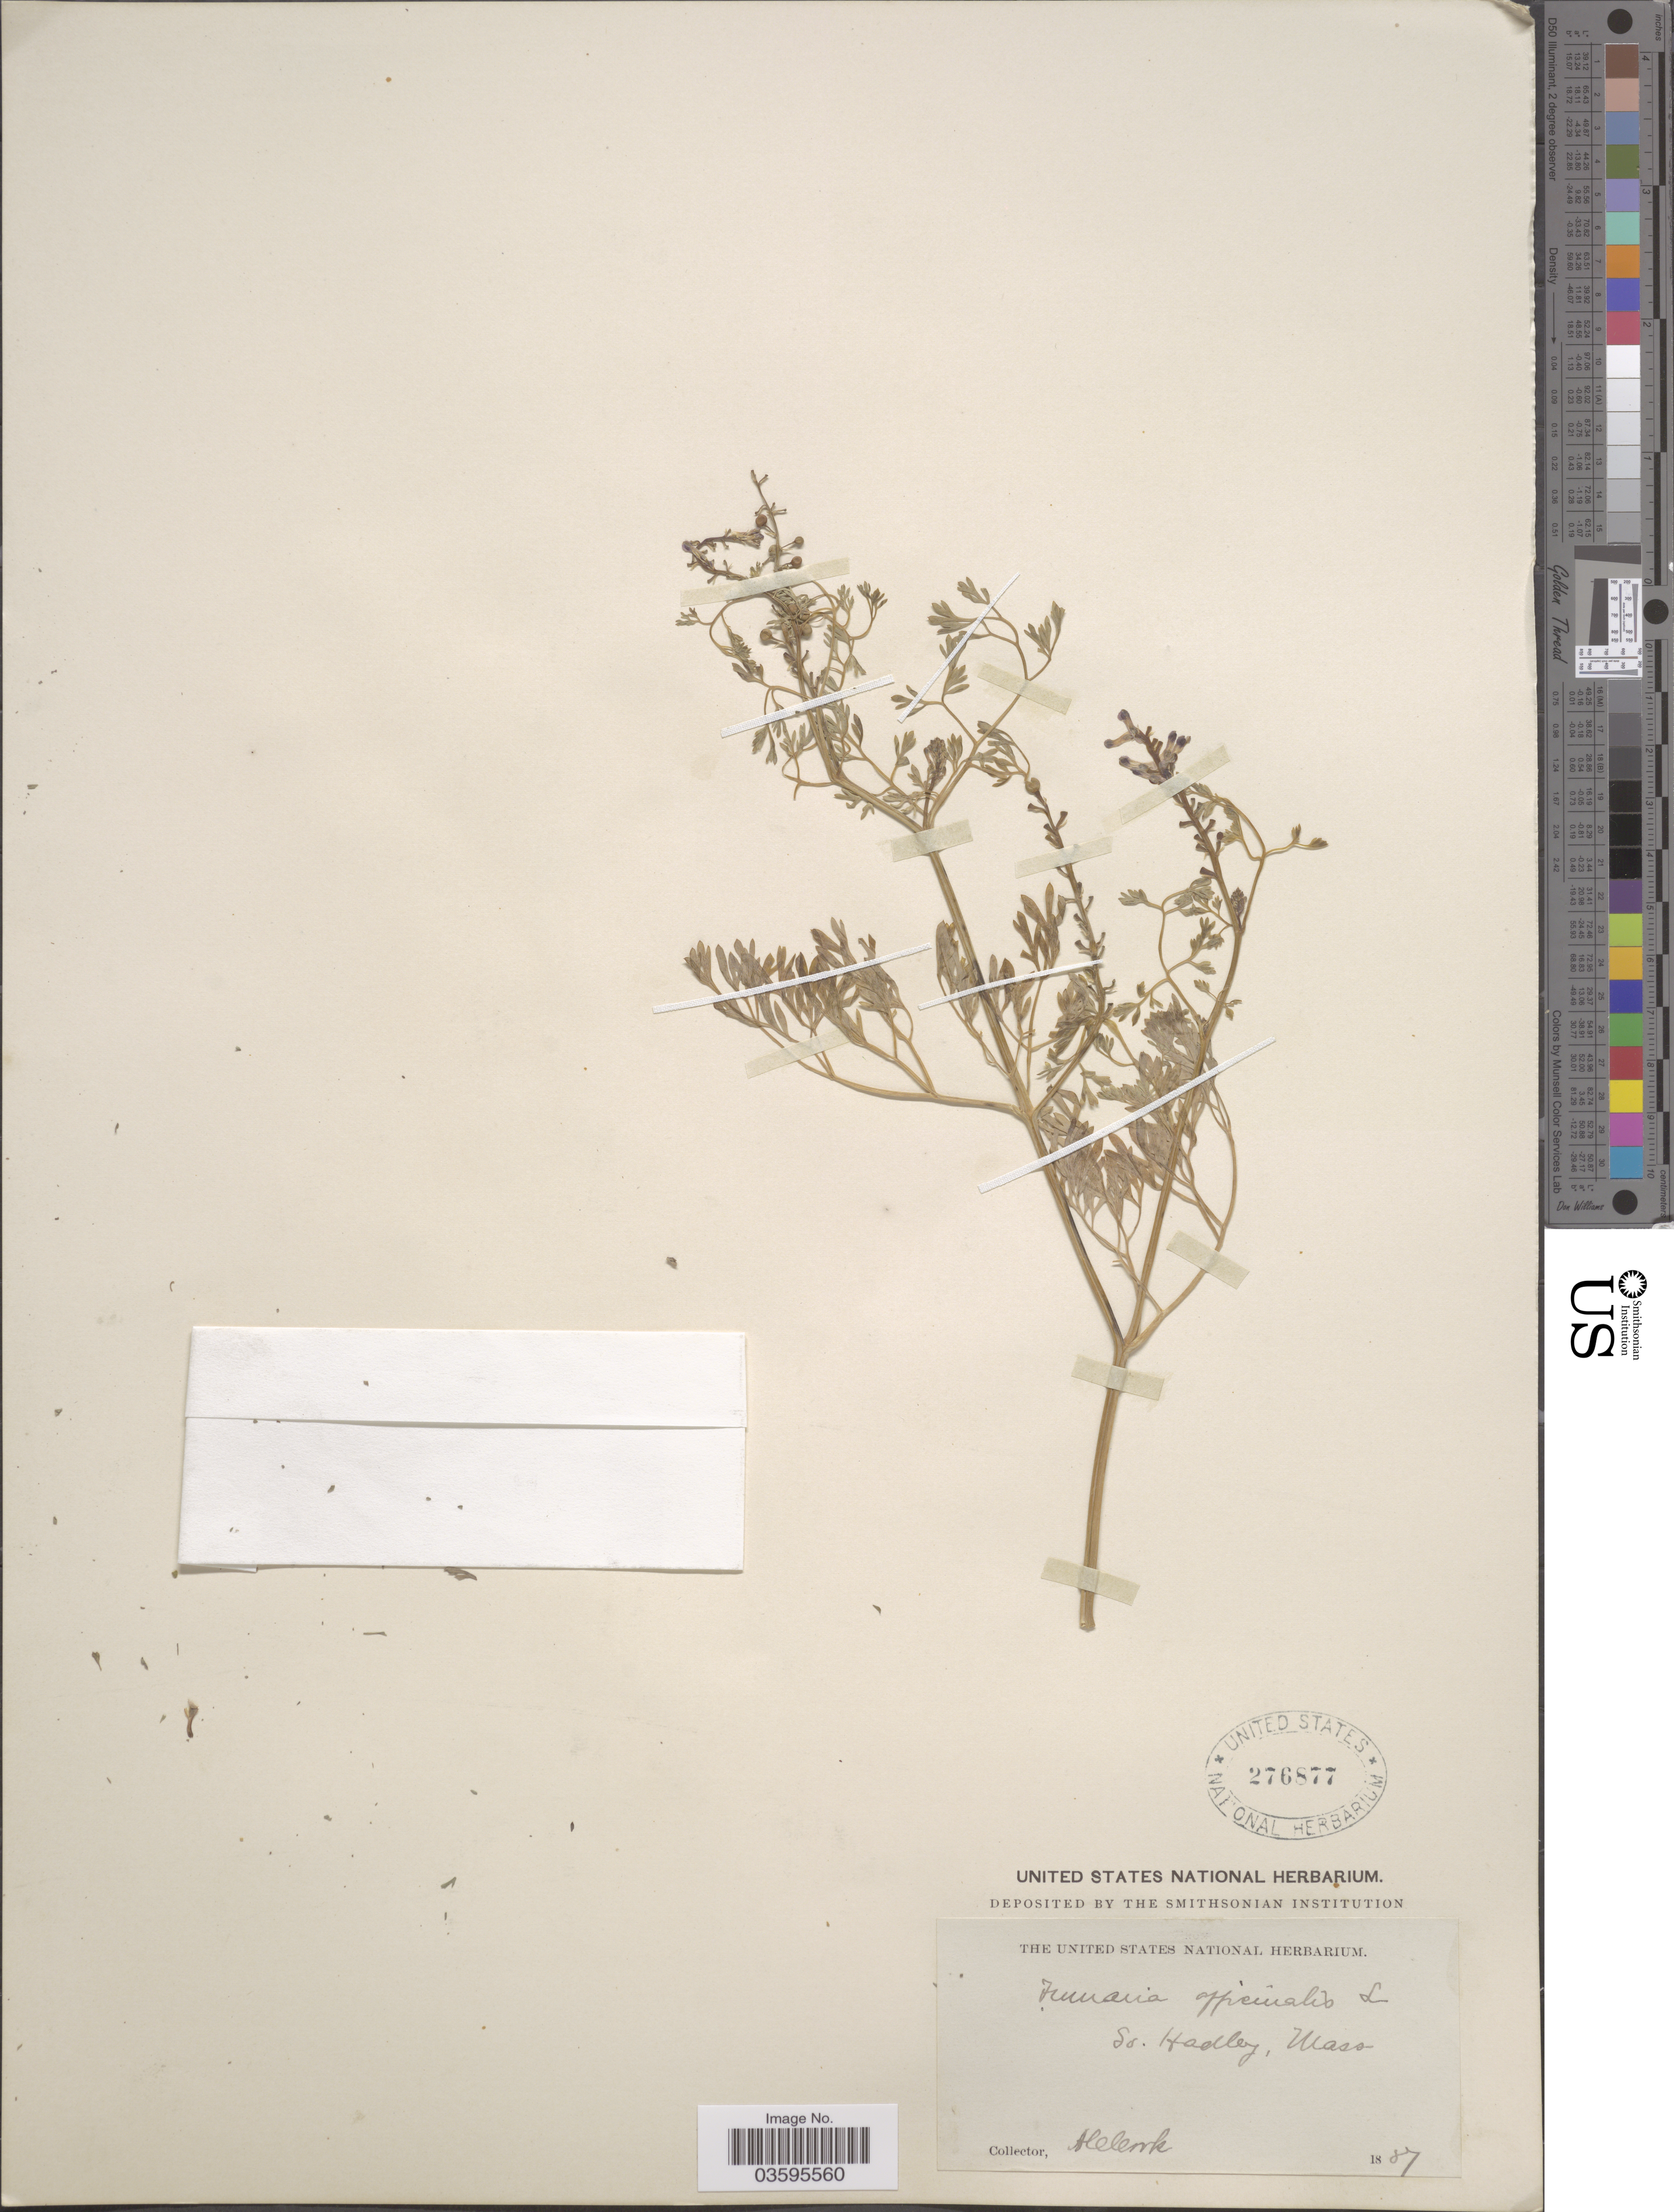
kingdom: Plantae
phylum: Tracheophyta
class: Magnoliopsida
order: Ranunculales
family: Papaveraceae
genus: Fumaria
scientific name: Fumaria officinalis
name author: L.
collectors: A. Cook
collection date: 1887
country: United States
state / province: Massachusetts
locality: So. Hadley.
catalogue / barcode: US 276877